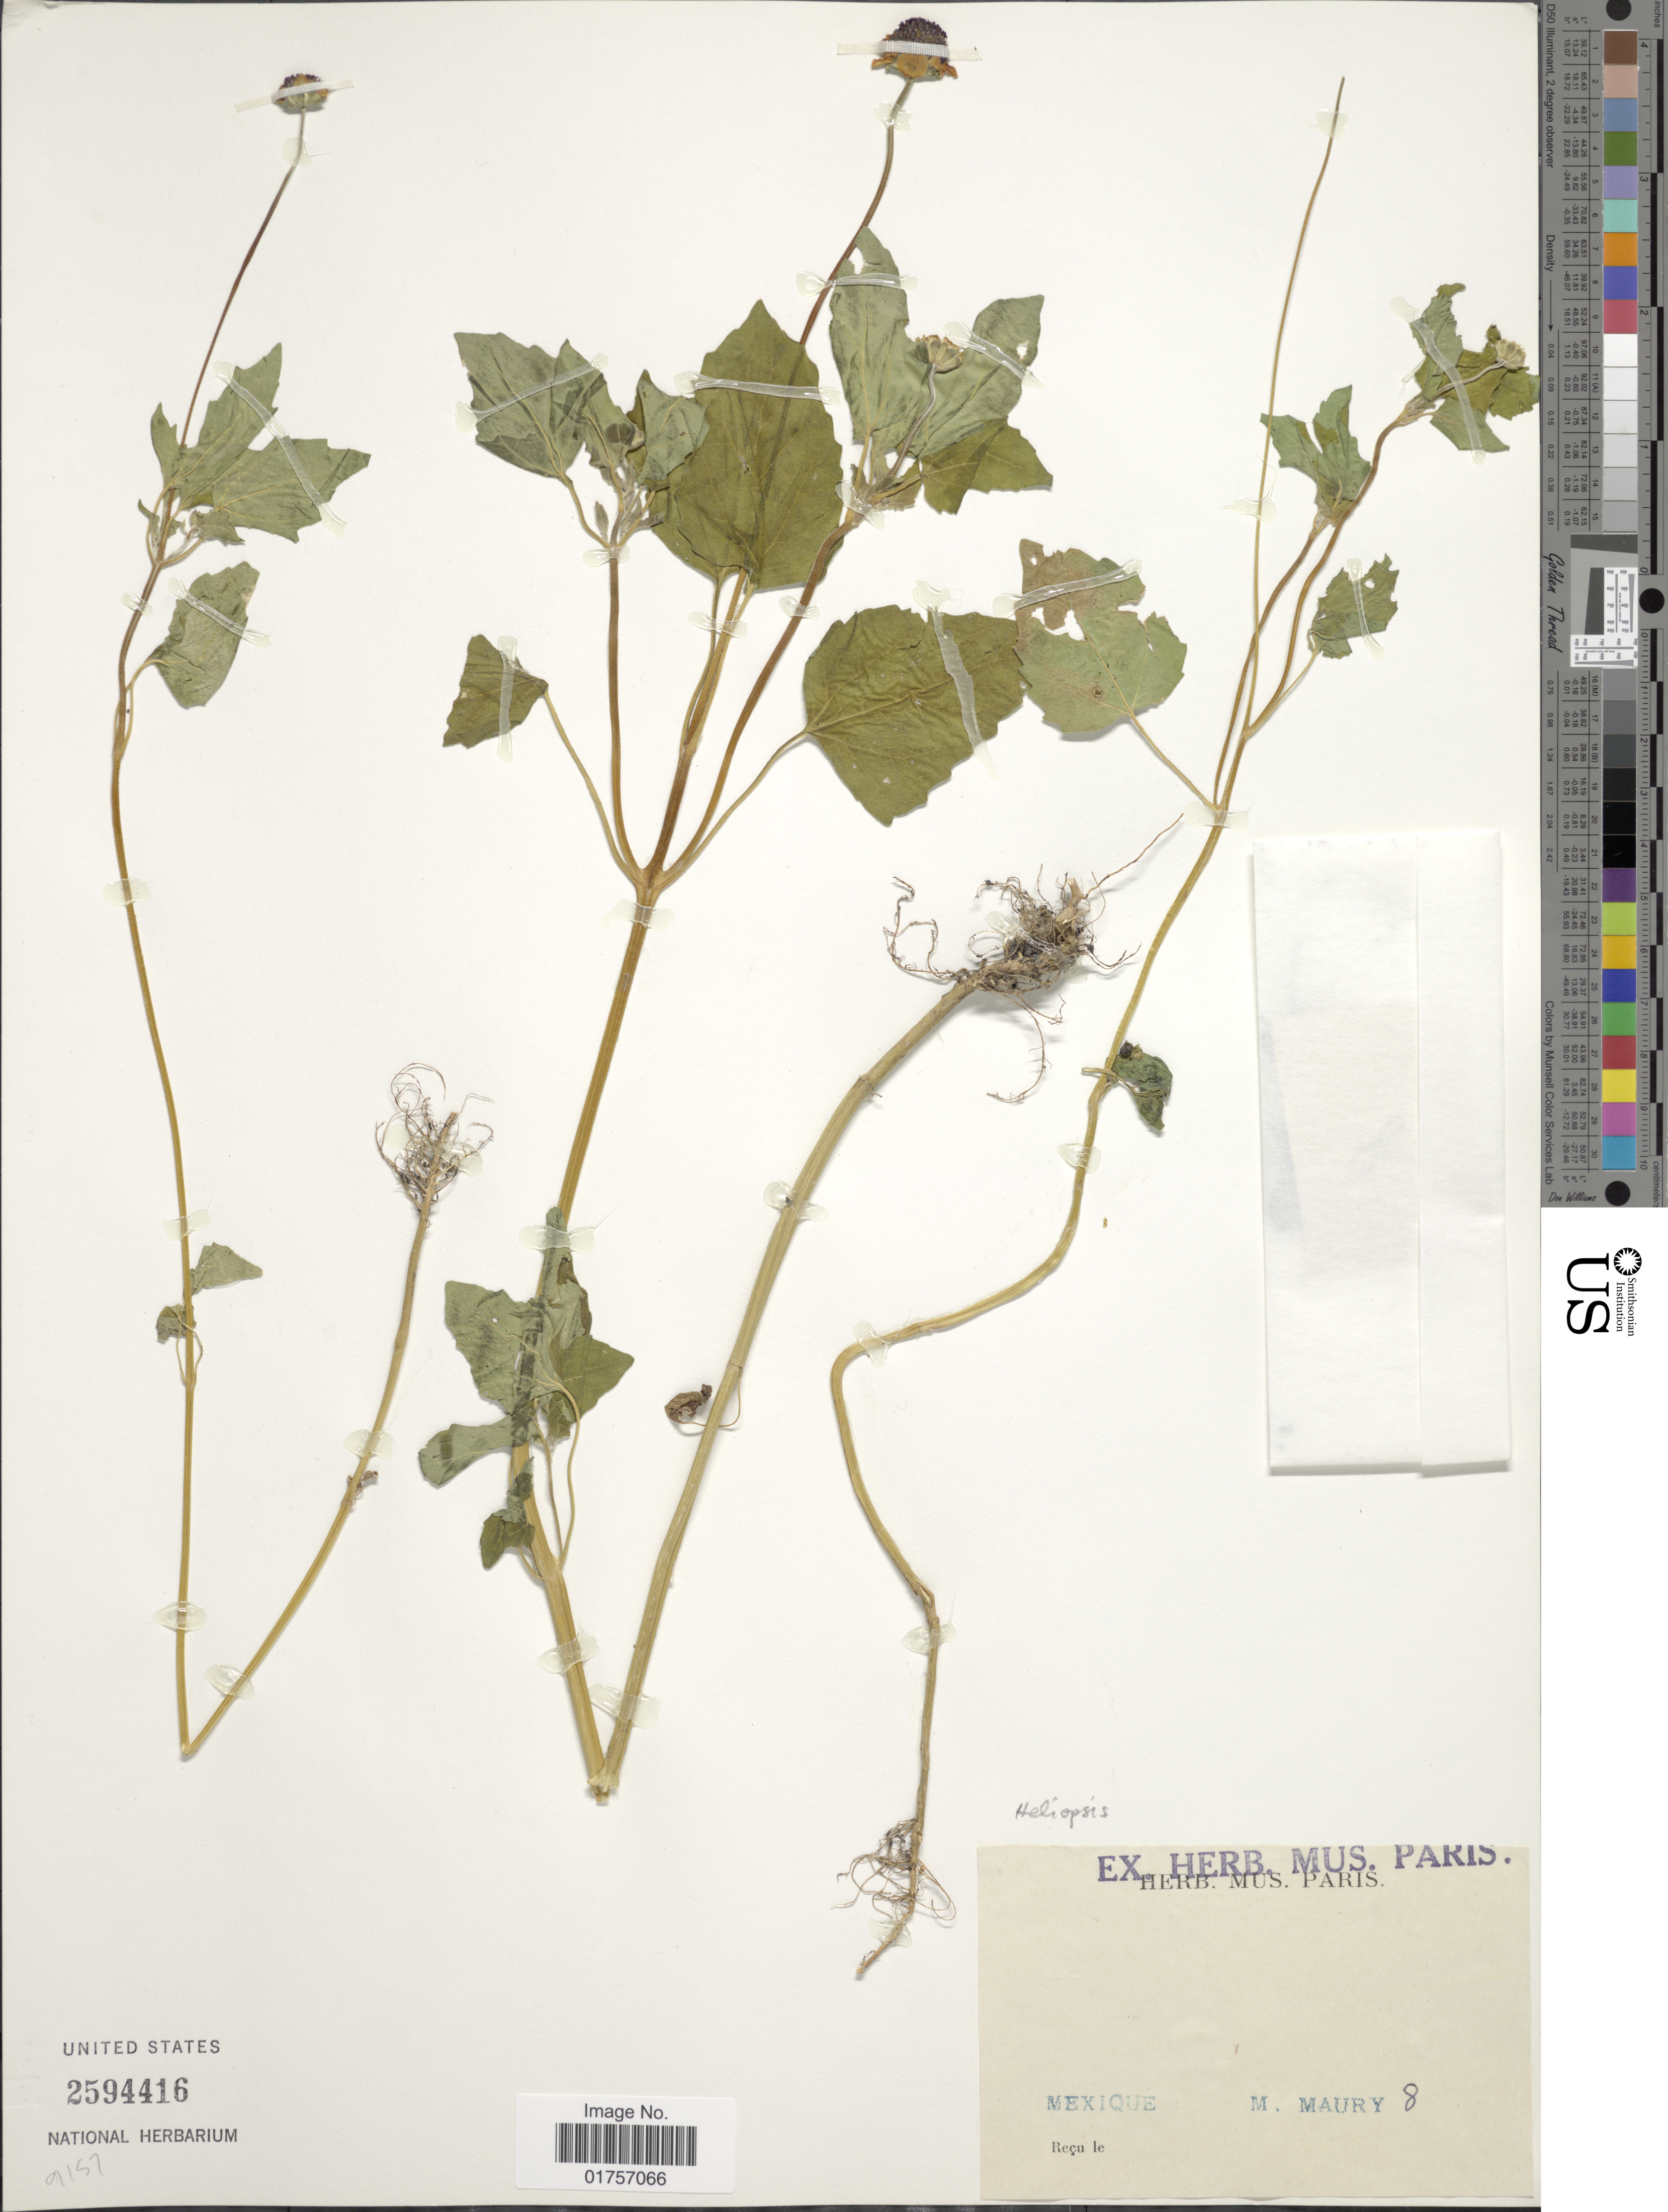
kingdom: Plantae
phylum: Tracheophyta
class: Magnoliopsida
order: Asterales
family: Asteraceae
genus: Heliopsis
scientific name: Heliopsis sp.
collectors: Maury, M.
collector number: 8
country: Mexico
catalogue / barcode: US 2594416